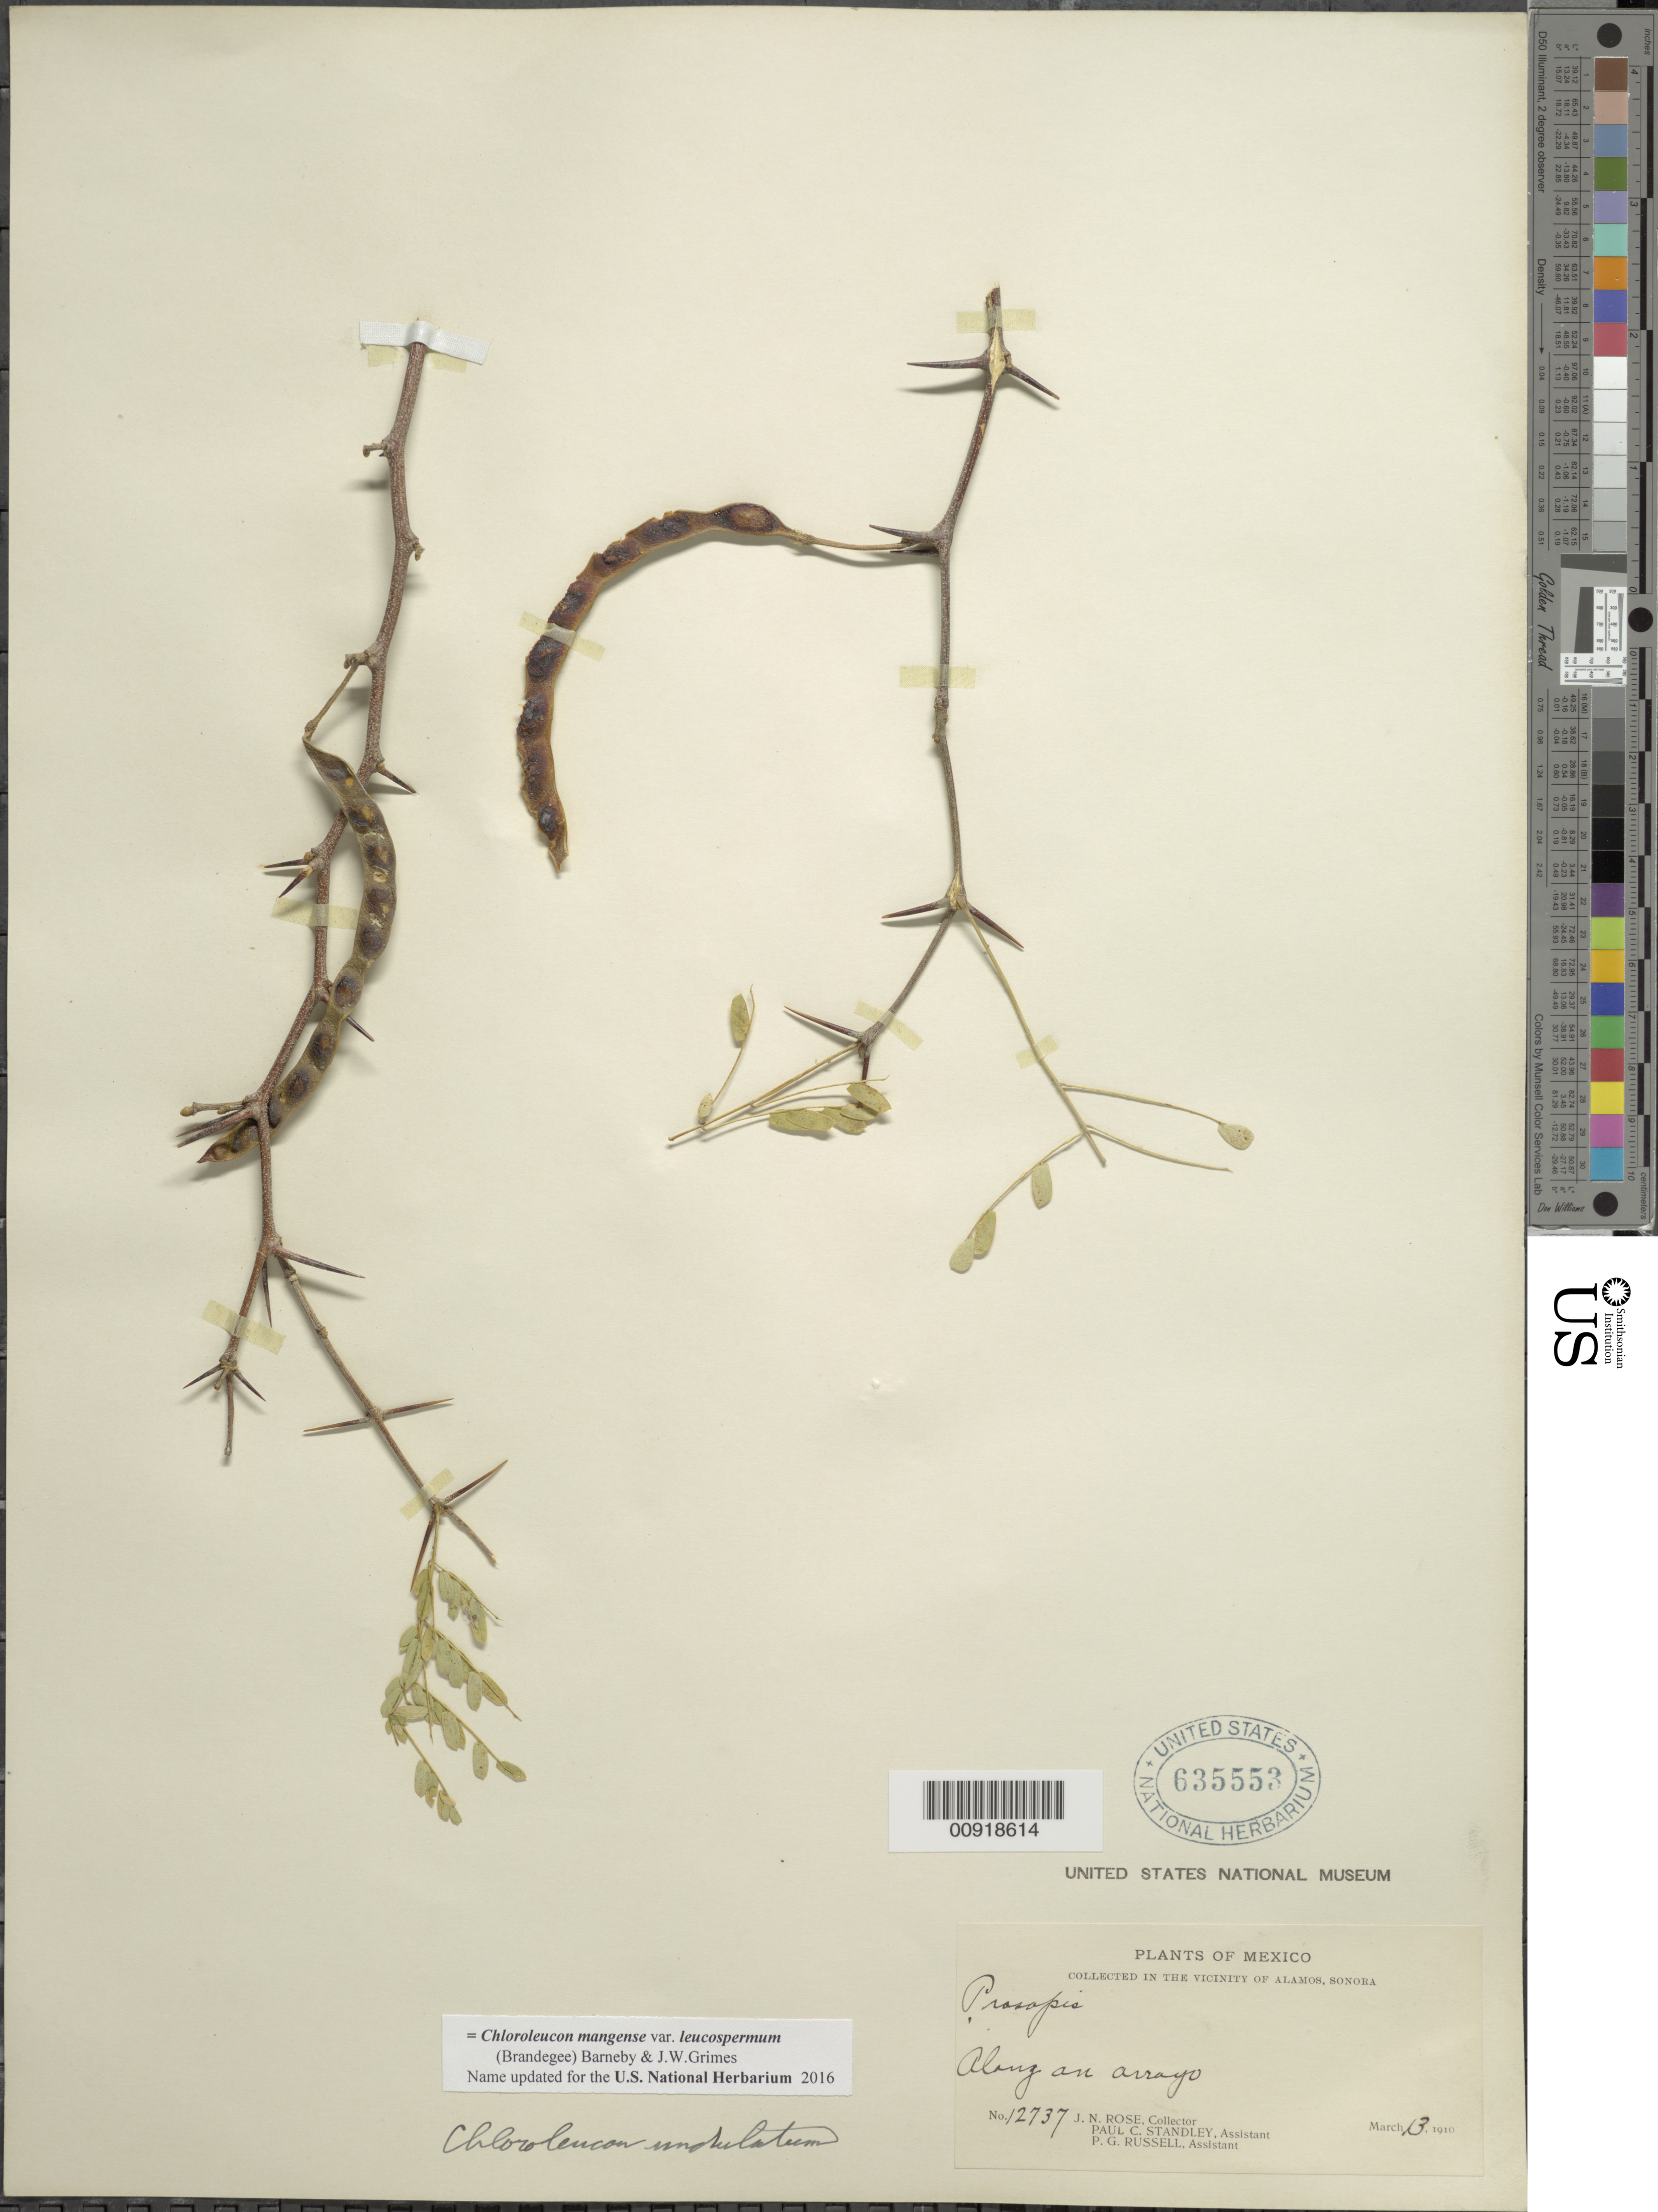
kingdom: Plantae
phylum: Tracheophyta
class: Magnoliopsida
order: Fabales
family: Fabaceae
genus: Chloroleucon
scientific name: Chloroleucon mangense var. leucospermum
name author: (Brandegee) Barneby & J.W. Grimes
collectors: J. N. Rose, P. C. Standley & P. G. Russell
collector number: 12737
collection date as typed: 13 Mar 1910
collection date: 1910-03-13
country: Mexico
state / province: Sonora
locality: In the vicinity of Alamos, Sonora.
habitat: Along an arroyo.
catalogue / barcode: US 635553